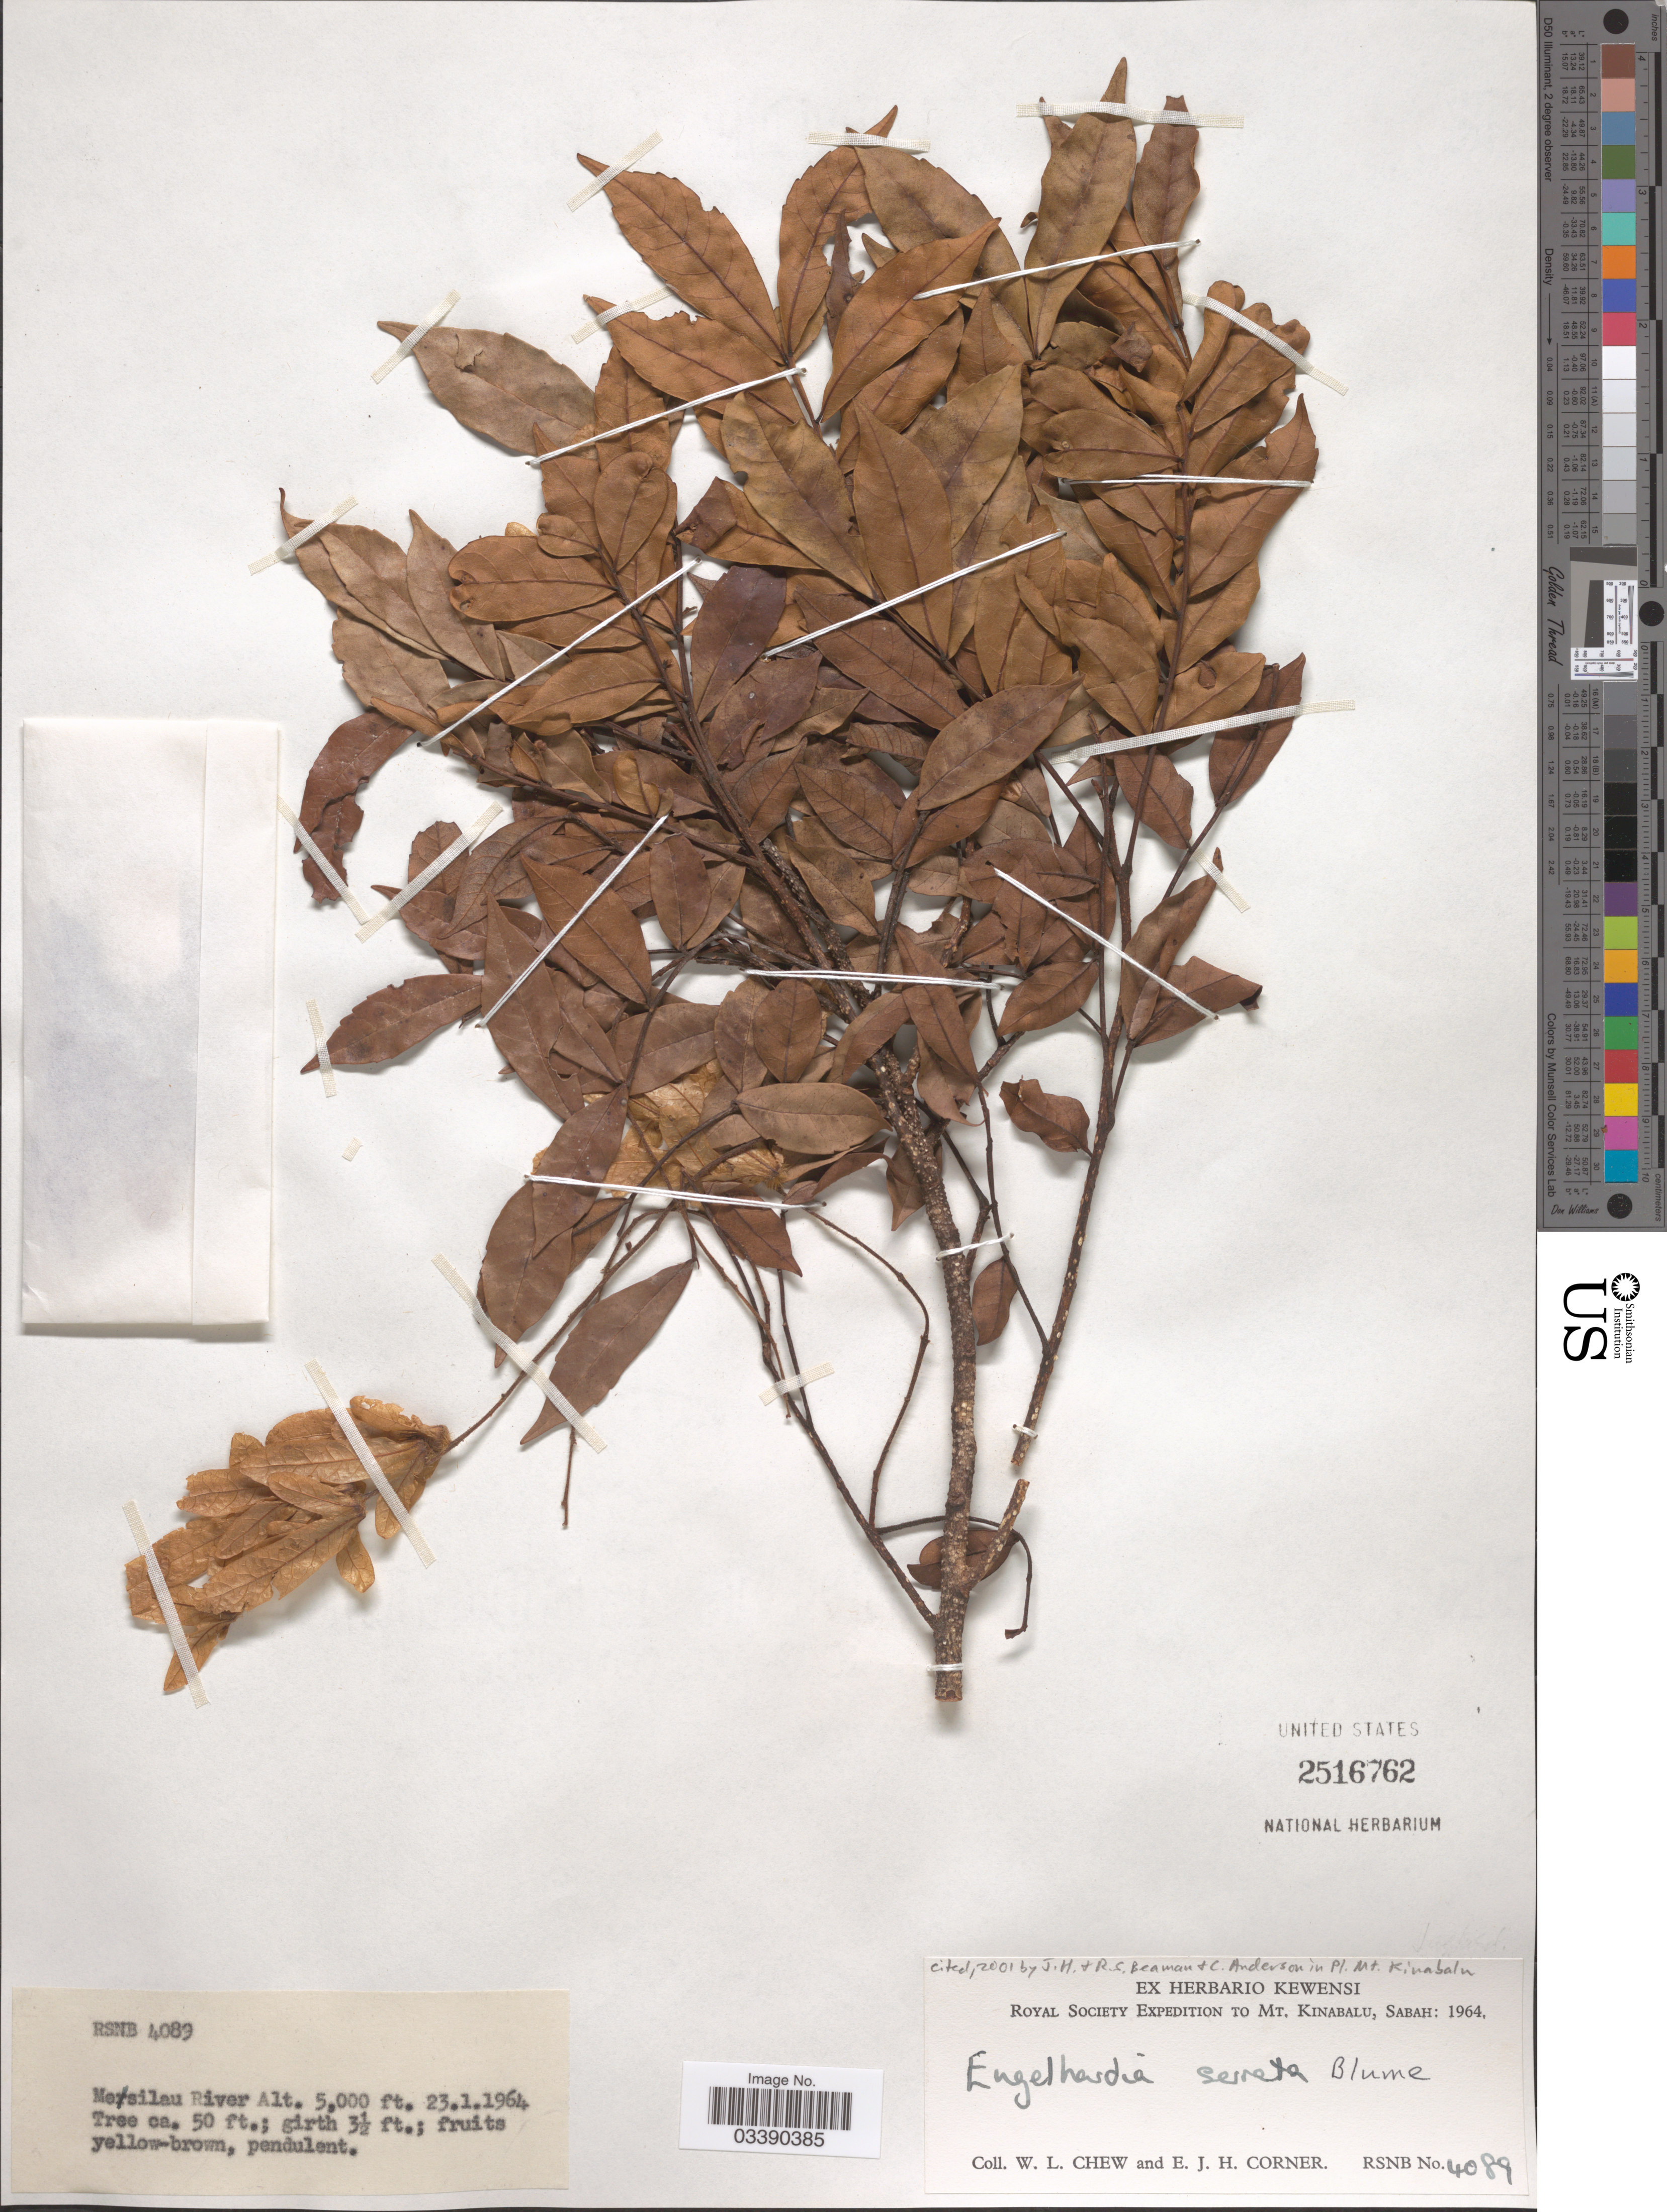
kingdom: Plantae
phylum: Tracheophyta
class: Magnoliopsida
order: Fagales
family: Juglandaceae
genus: Engelhardia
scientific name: Engelhardia serrata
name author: Blume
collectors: W. Chew & E. Corner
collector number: RSNB 4089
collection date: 1964-01-23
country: Malaysia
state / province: Sabah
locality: Mt. Kinabalu. Mesilau River.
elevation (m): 1524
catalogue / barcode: US 2516762